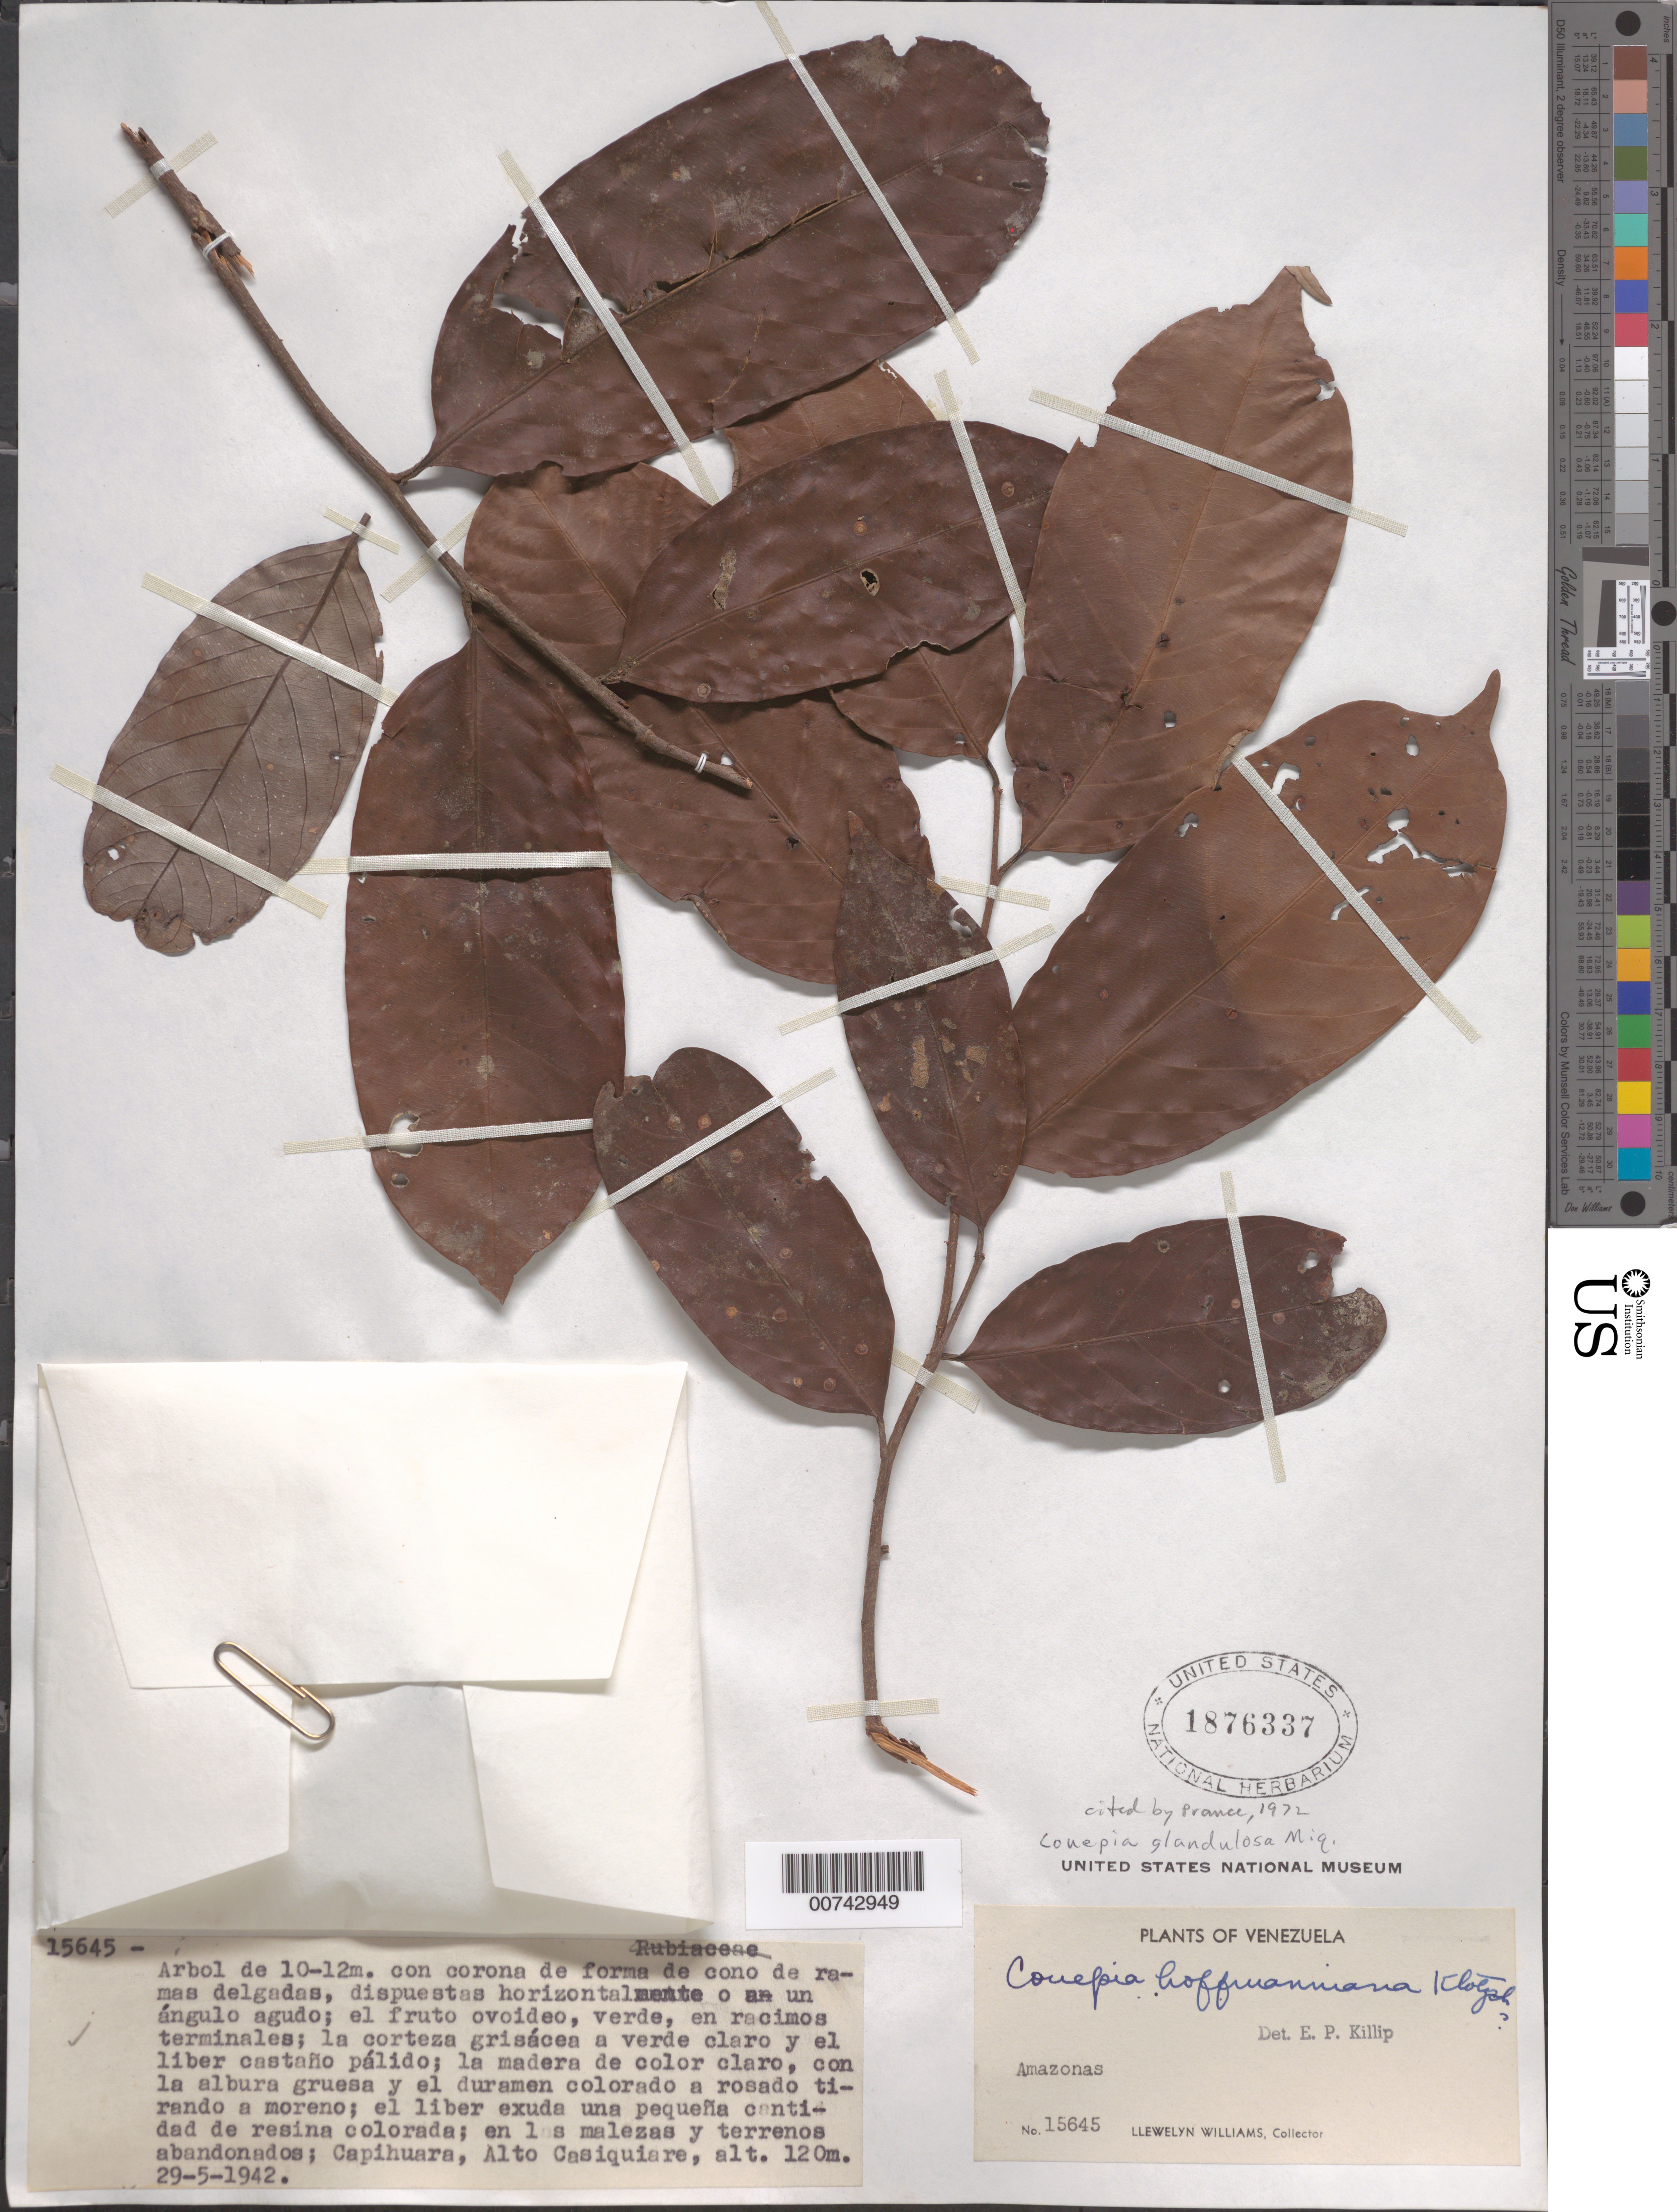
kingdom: Plantae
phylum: Tracheophyta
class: Magnoliopsida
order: Malpighiales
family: Chrysobalanaceae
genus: Couepia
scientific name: Couepia glandulosa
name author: Miq.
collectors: Ll. Williams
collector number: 15645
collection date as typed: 29-May-42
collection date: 1942-05-29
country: Venezuela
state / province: Amazonas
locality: Capihuara, Alto Casiquiare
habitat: Malezas y terrenos abandonados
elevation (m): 120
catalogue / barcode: US 1876337